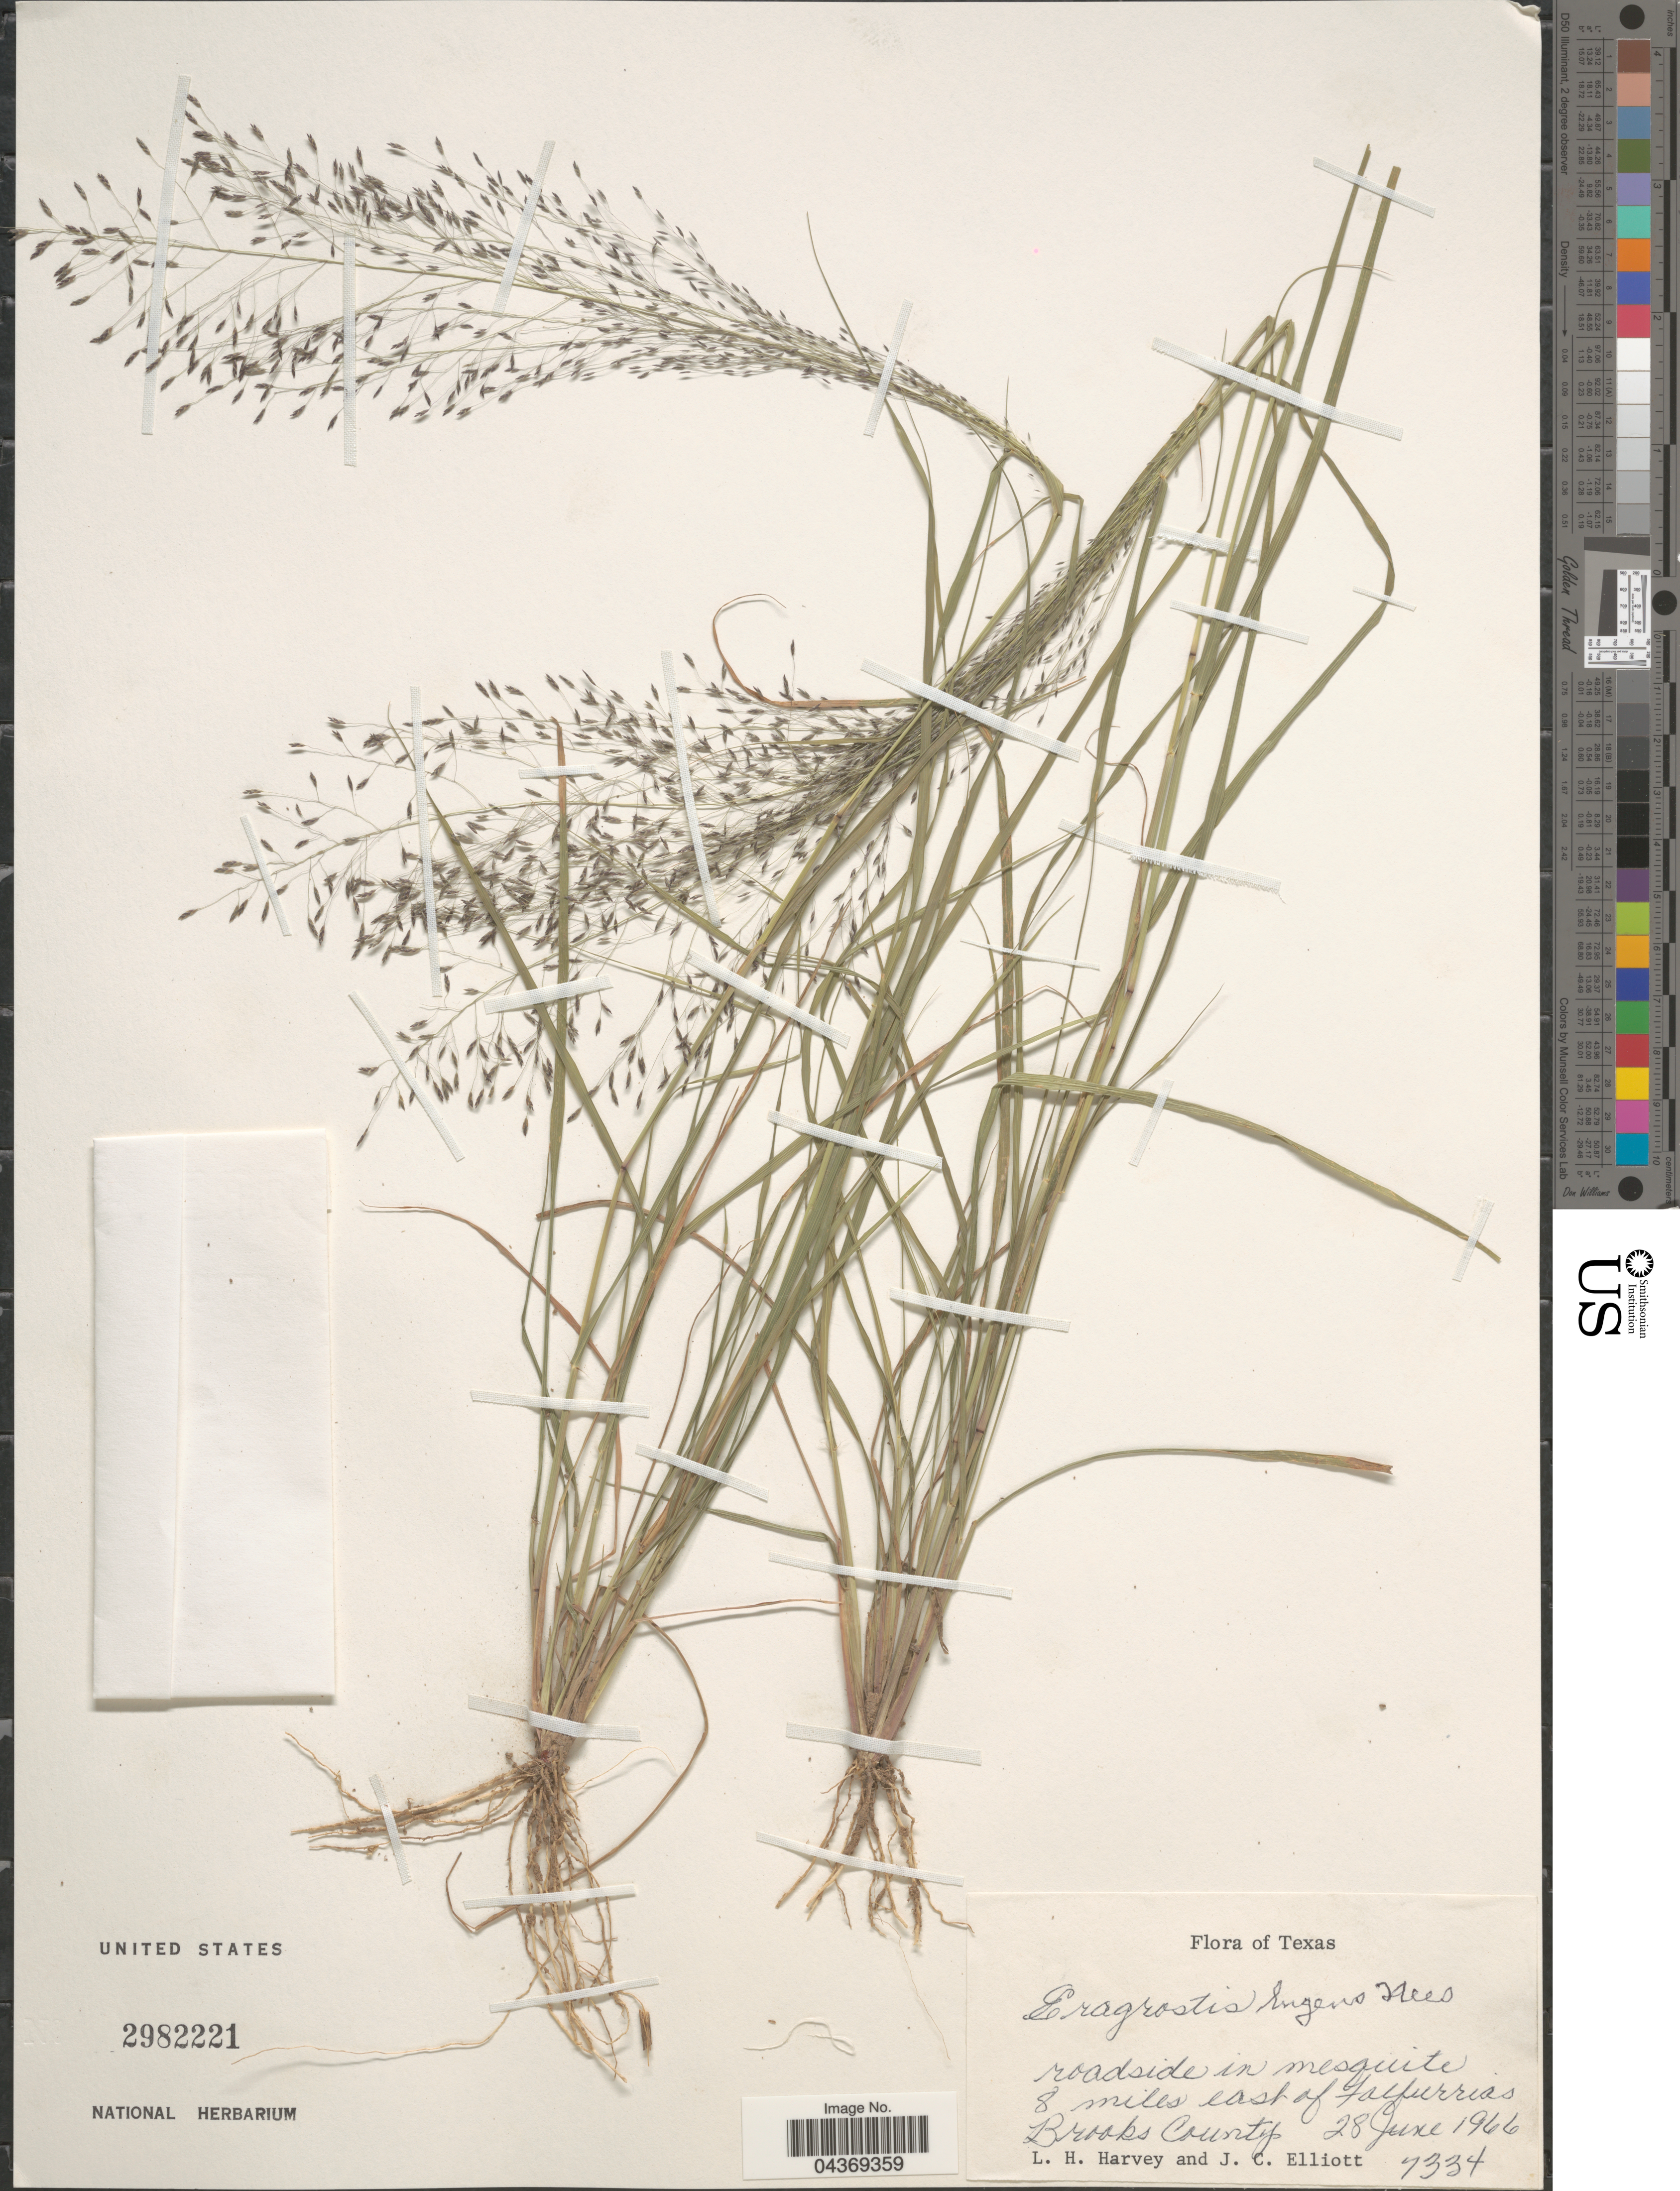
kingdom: Plantae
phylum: Tracheophyta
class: Liliopsida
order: Poales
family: Poaceae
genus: Eragrostis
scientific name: Eragrostis lugens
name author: Nees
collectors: L. H. Harvey & J. C. Elliott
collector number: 7334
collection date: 1966-06-28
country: United States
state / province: Texas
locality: Roadside in mesquite. 8 miles east of Falfurrias. Brooks County.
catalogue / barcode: US 2982221